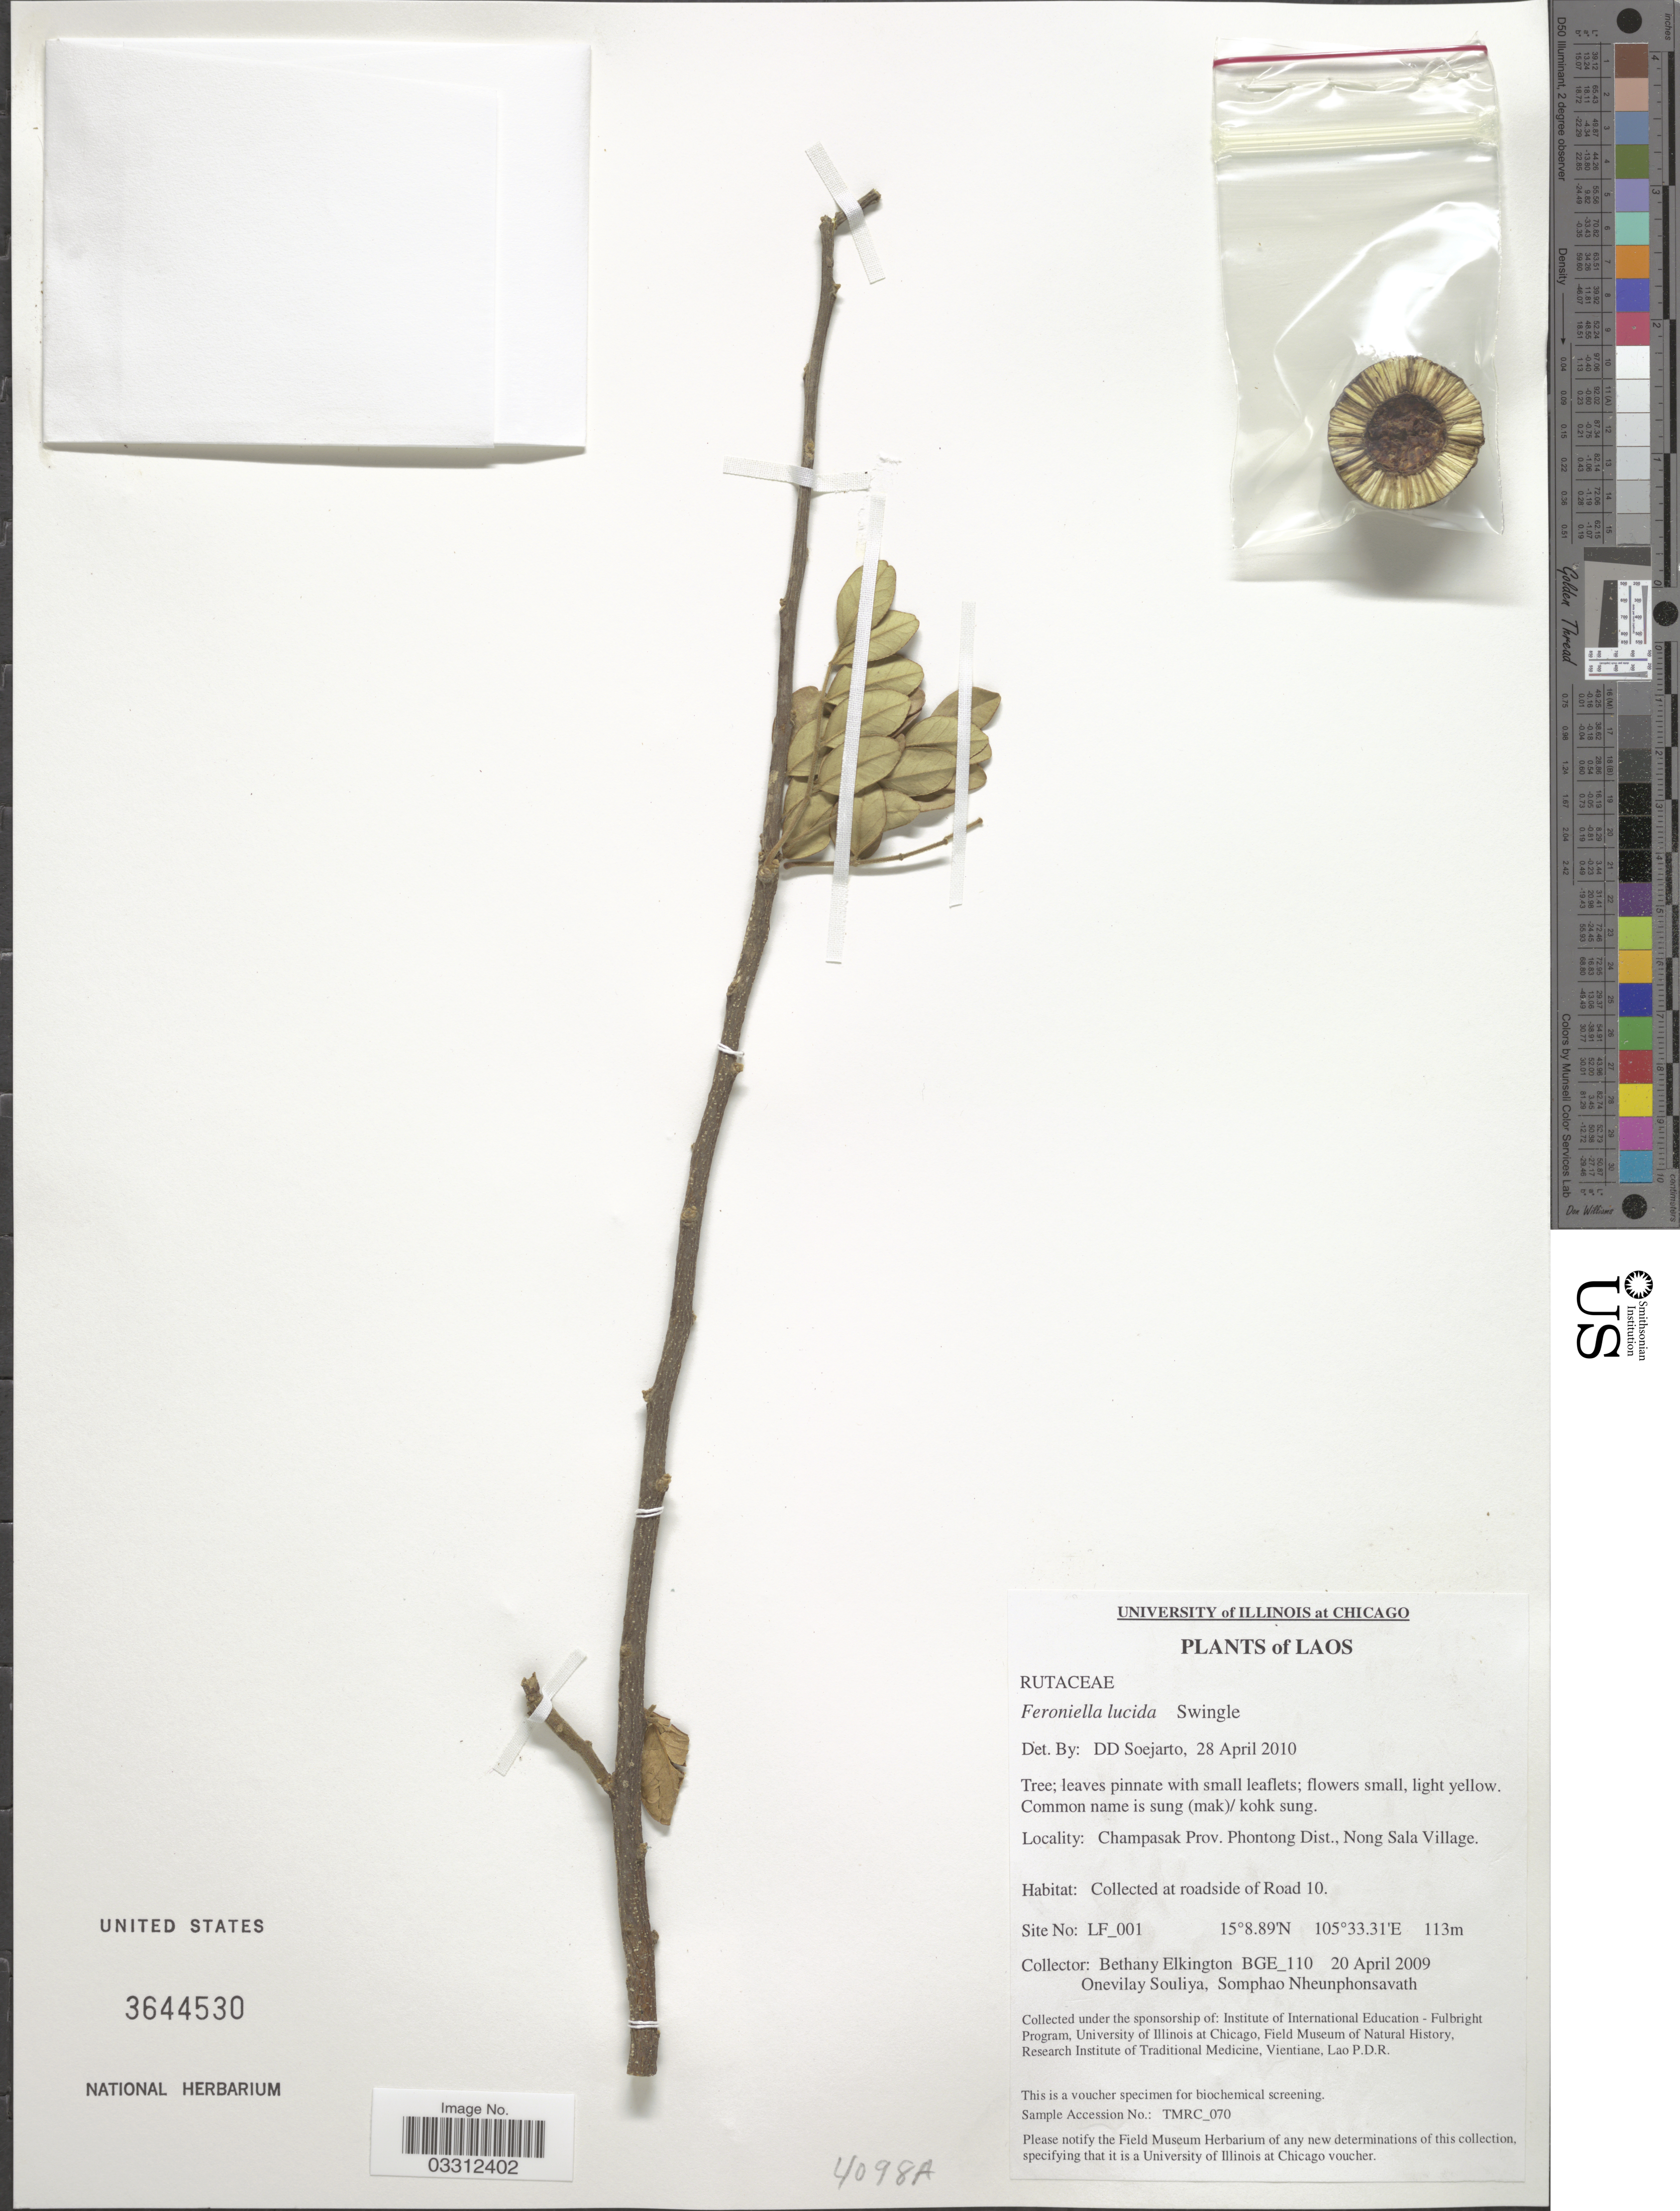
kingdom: Plantae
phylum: Tracheophyta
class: Magnoliopsida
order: Sapindales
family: Rutaceae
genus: Feroniella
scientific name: Feroniella lucida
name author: Swingle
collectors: B. Elkington, O. Souliya & S. Nheunphonsavath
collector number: BGE_110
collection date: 2009-04-20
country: Laos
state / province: Champasak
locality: Phontong Dist., Nong Sala Village. Roadside of Road 10.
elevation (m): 113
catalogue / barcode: US 3644530